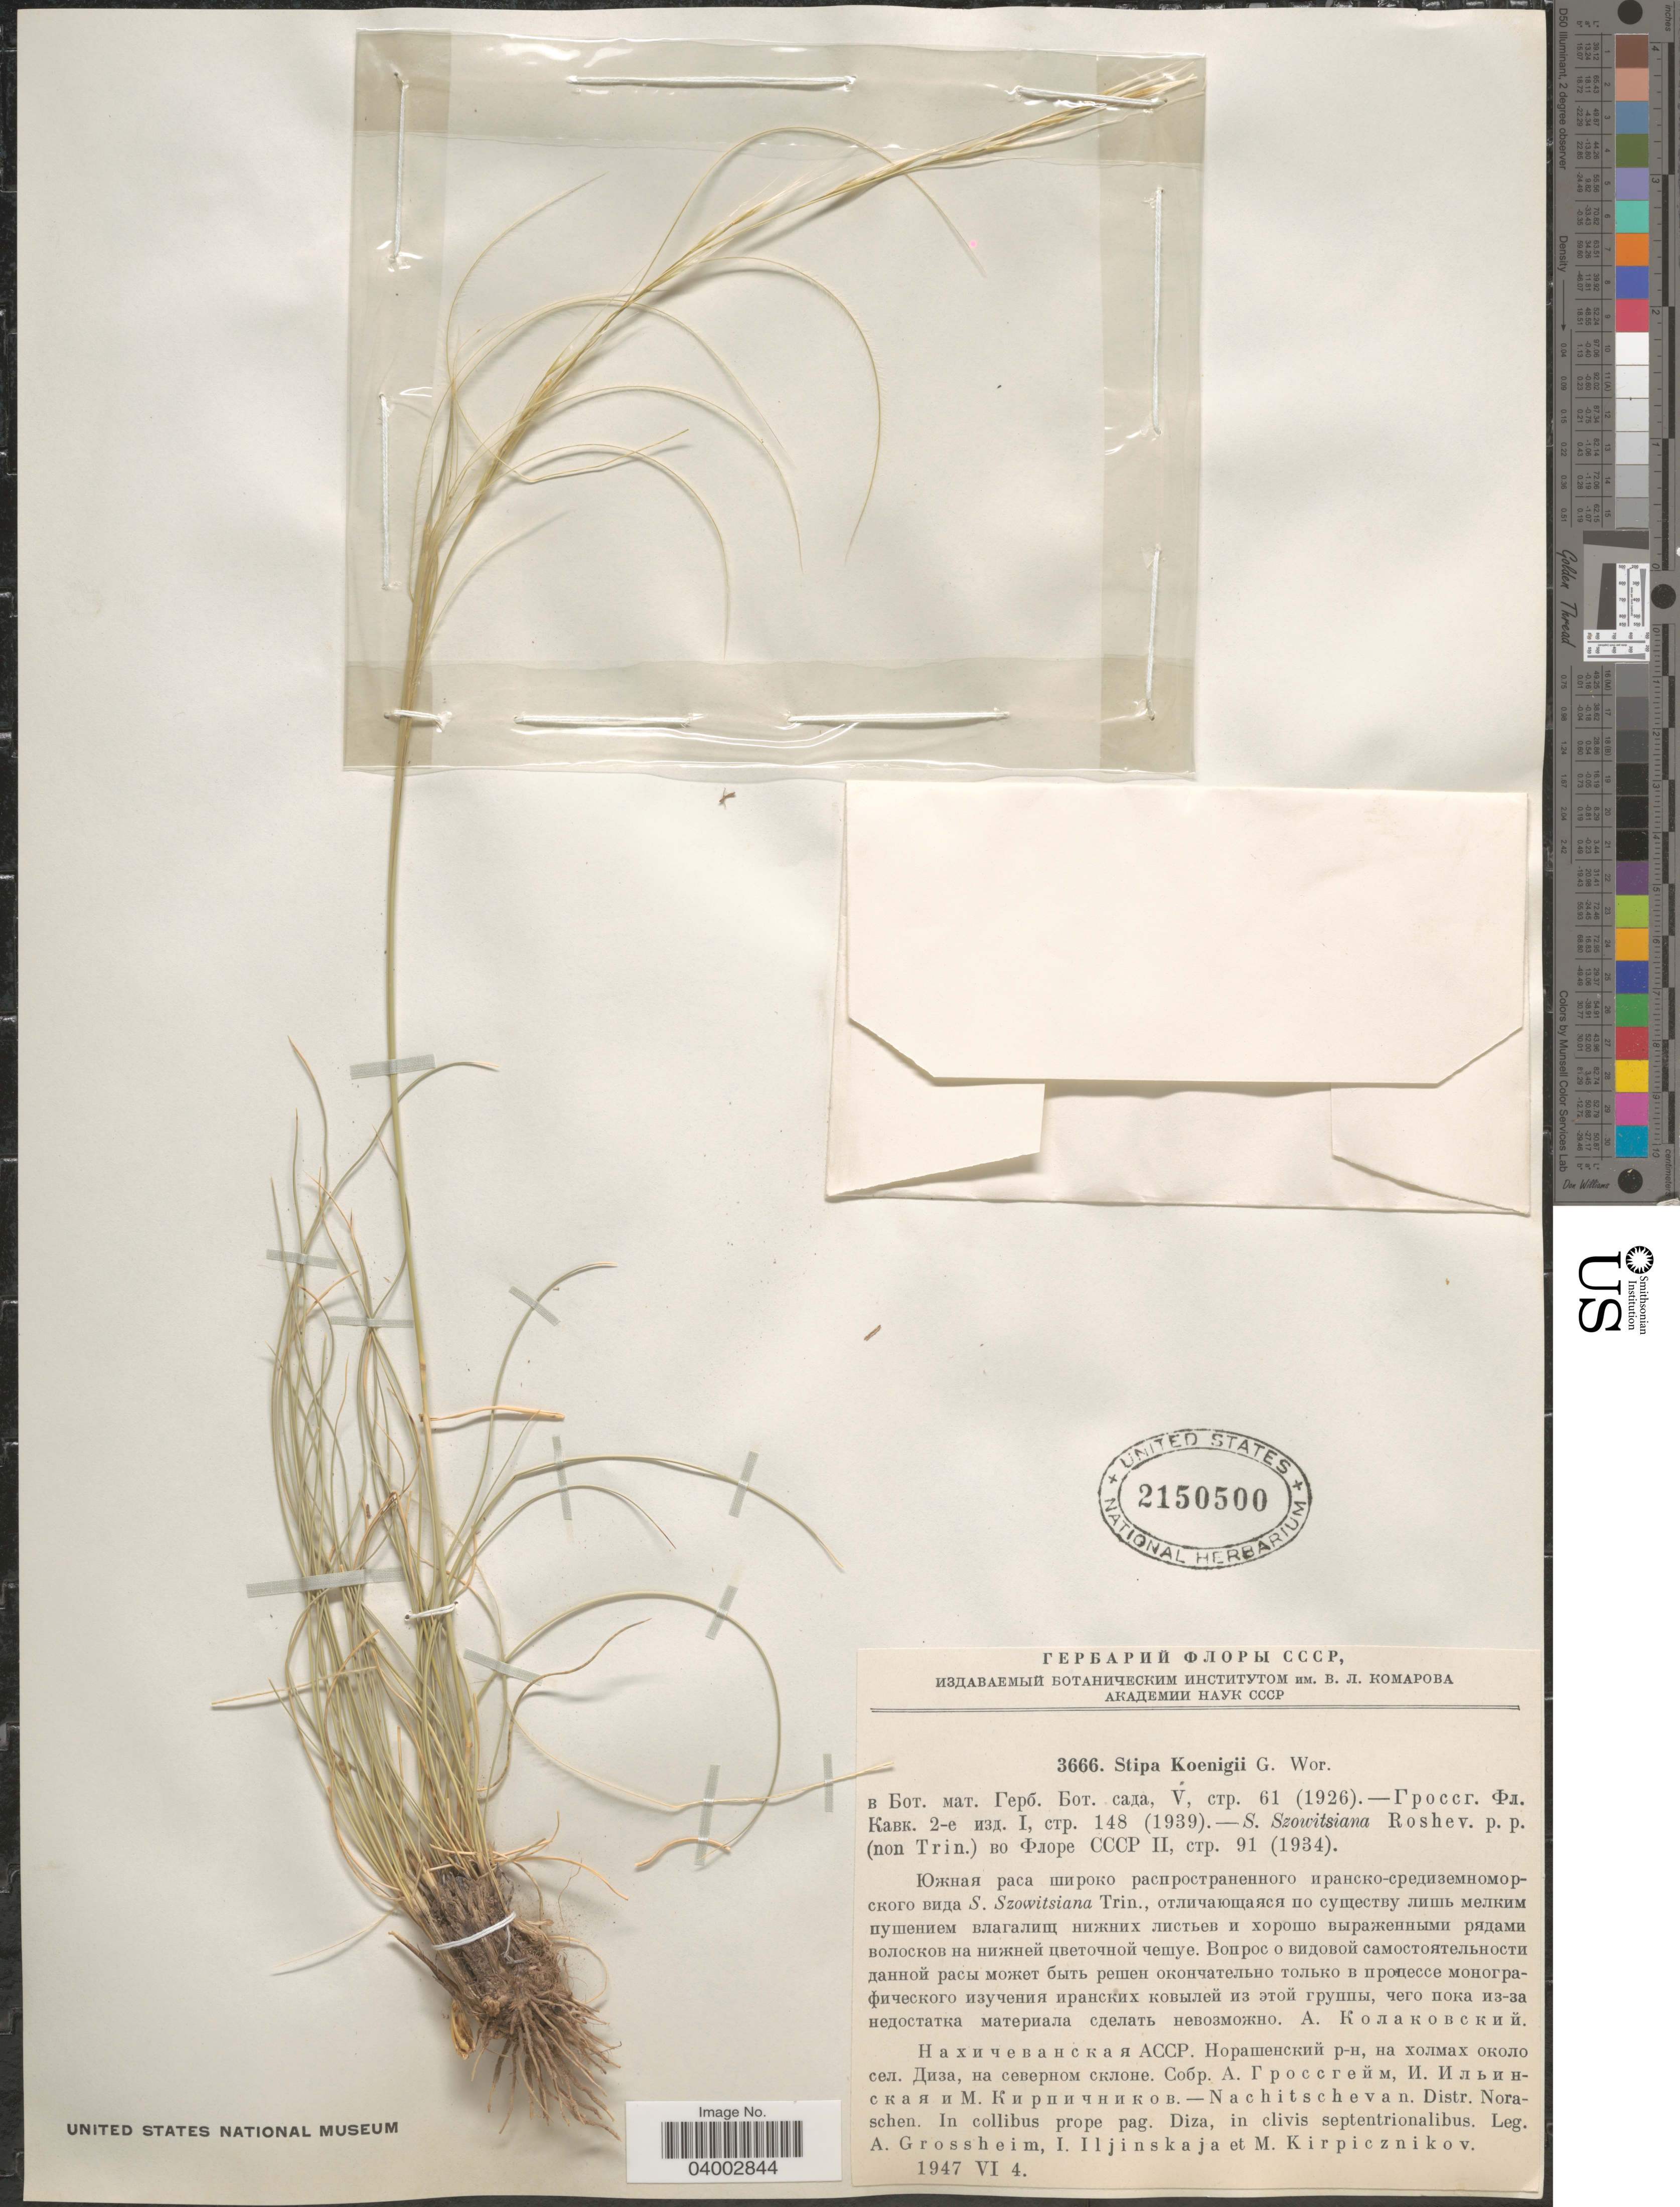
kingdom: Plantae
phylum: Tracheophyta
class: Liliopsida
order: Poales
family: Poaceae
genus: Stipa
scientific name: Stipa koenigii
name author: Woronow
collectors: A. Grossheim, I. Iljinskaja & M. Kirpicznikov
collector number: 3666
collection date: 1947-06-04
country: Azerbaijan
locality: Nachitschevan. Distr. Noraschen. In collibus prope pag. Diza, in clivis septentrionalibus.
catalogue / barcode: US 2150500